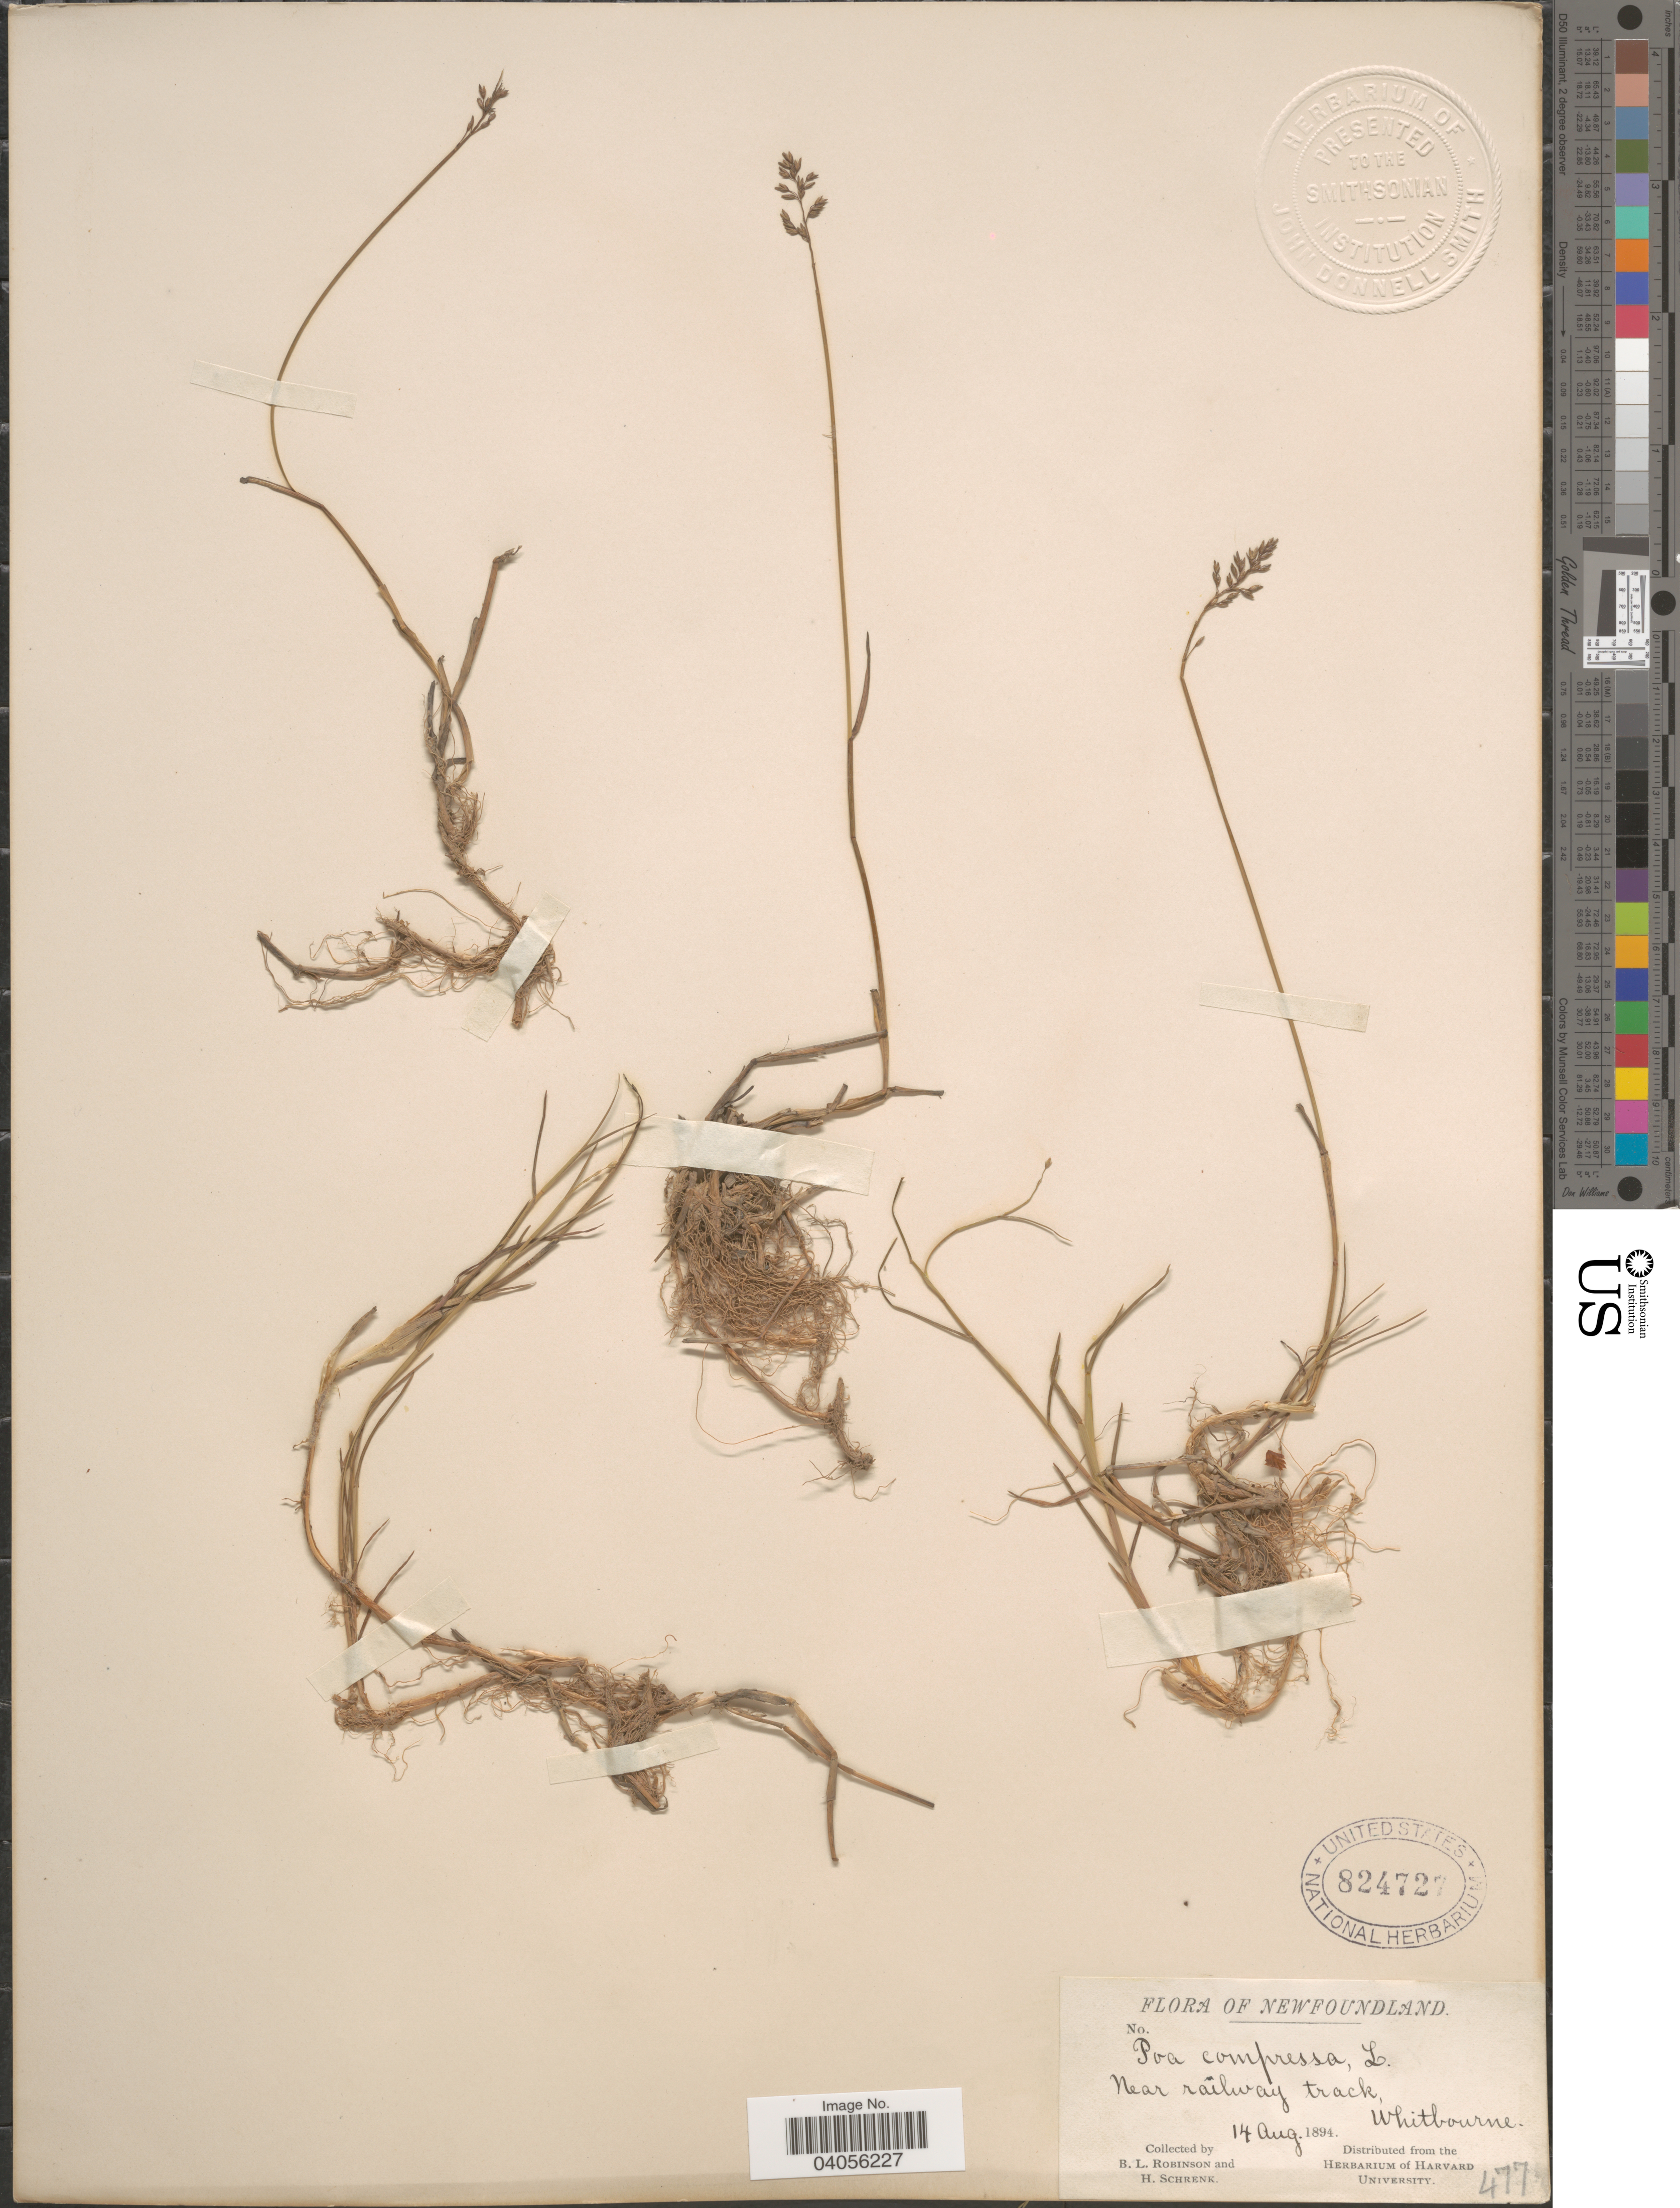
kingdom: Plantae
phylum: Tracheophyta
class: Liliopsida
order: Poales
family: Poaceae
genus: Poa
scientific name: Poa compressa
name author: L.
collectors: B. L. Robinson & H. Schrenk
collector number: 477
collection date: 1894-08-14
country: Canada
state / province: Newfoundland and Labrador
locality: Near railway track, Whitbourne.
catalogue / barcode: US 824727